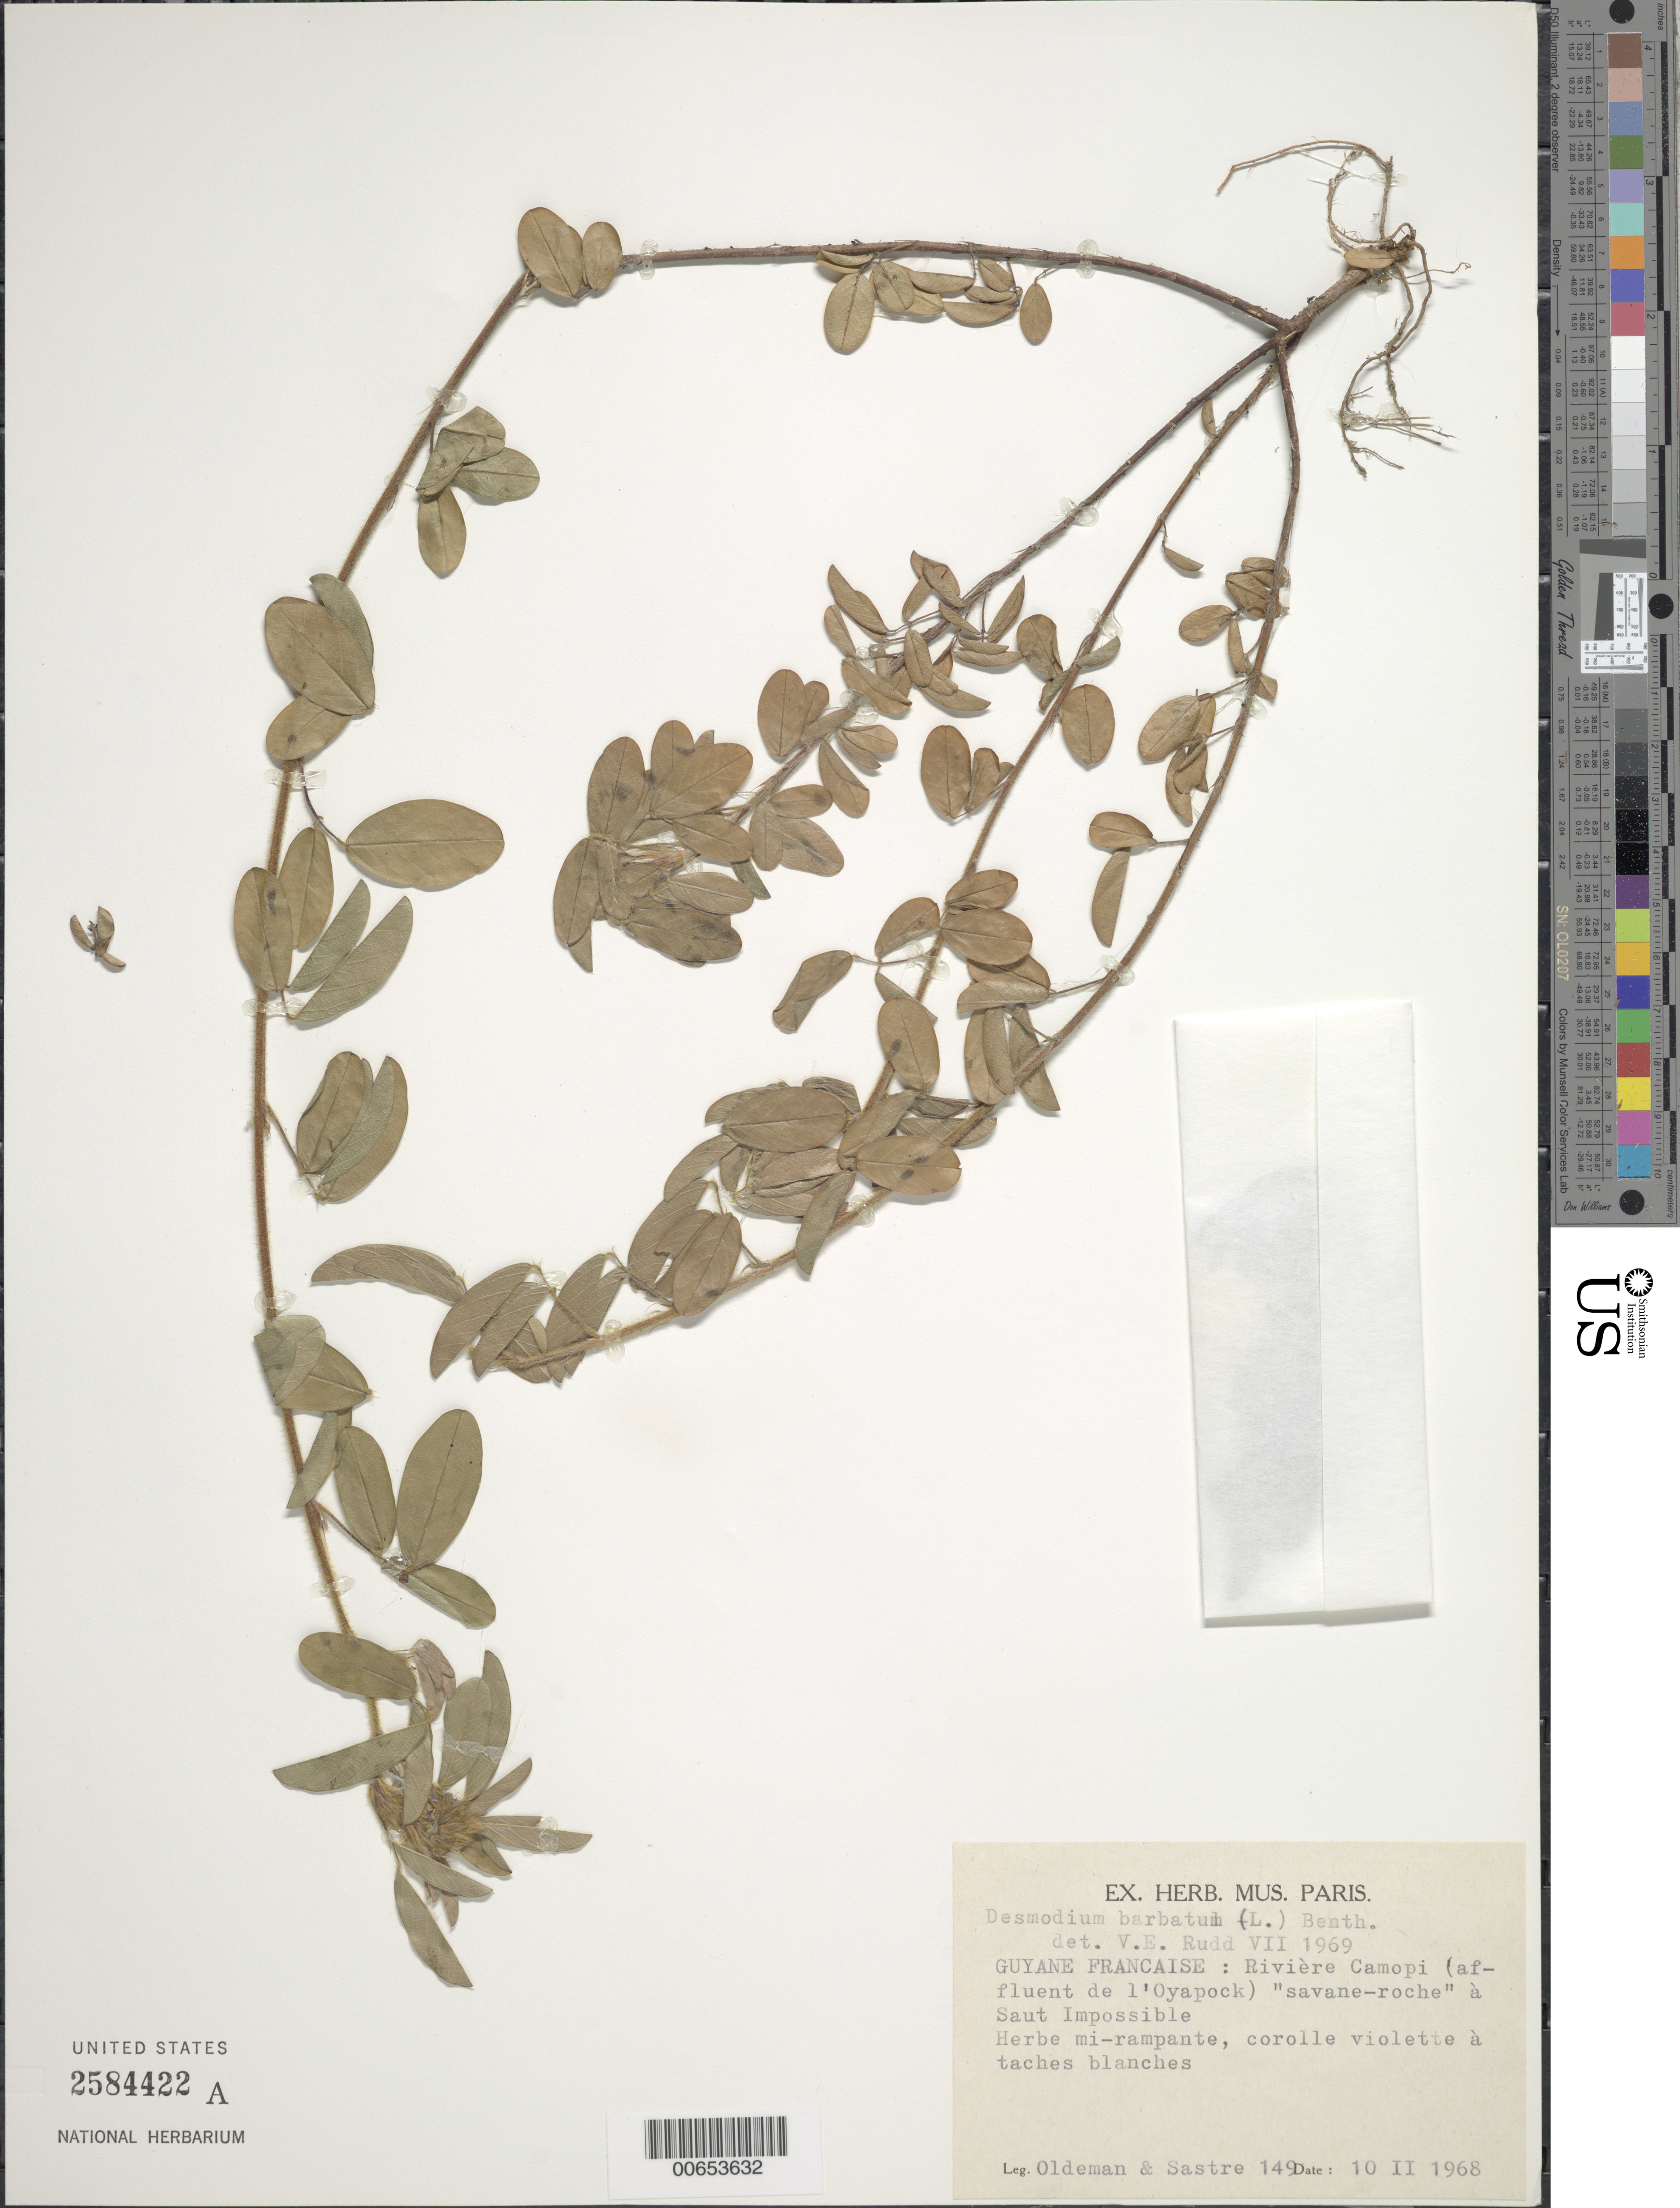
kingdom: Plantae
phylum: Tracheophyta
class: Magnoliopsida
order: Fabales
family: Fabaceae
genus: Grona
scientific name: Grona barbata var. barbata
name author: (L.) H. Ohashi & K. Ohashi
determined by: Strong, Mark T., (BOT), Smithsonian Institution - National Museum of Natural History (UNITED STATES)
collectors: R. Oldeman & C. H. L. Sastre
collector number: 149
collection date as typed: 10-Feb-68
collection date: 1968-02-10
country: French Guiana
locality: Rivière Camopi, (affluent de l'Oyapock), Saut Grand Impossible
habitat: Savanna rock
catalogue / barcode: US 2584422A